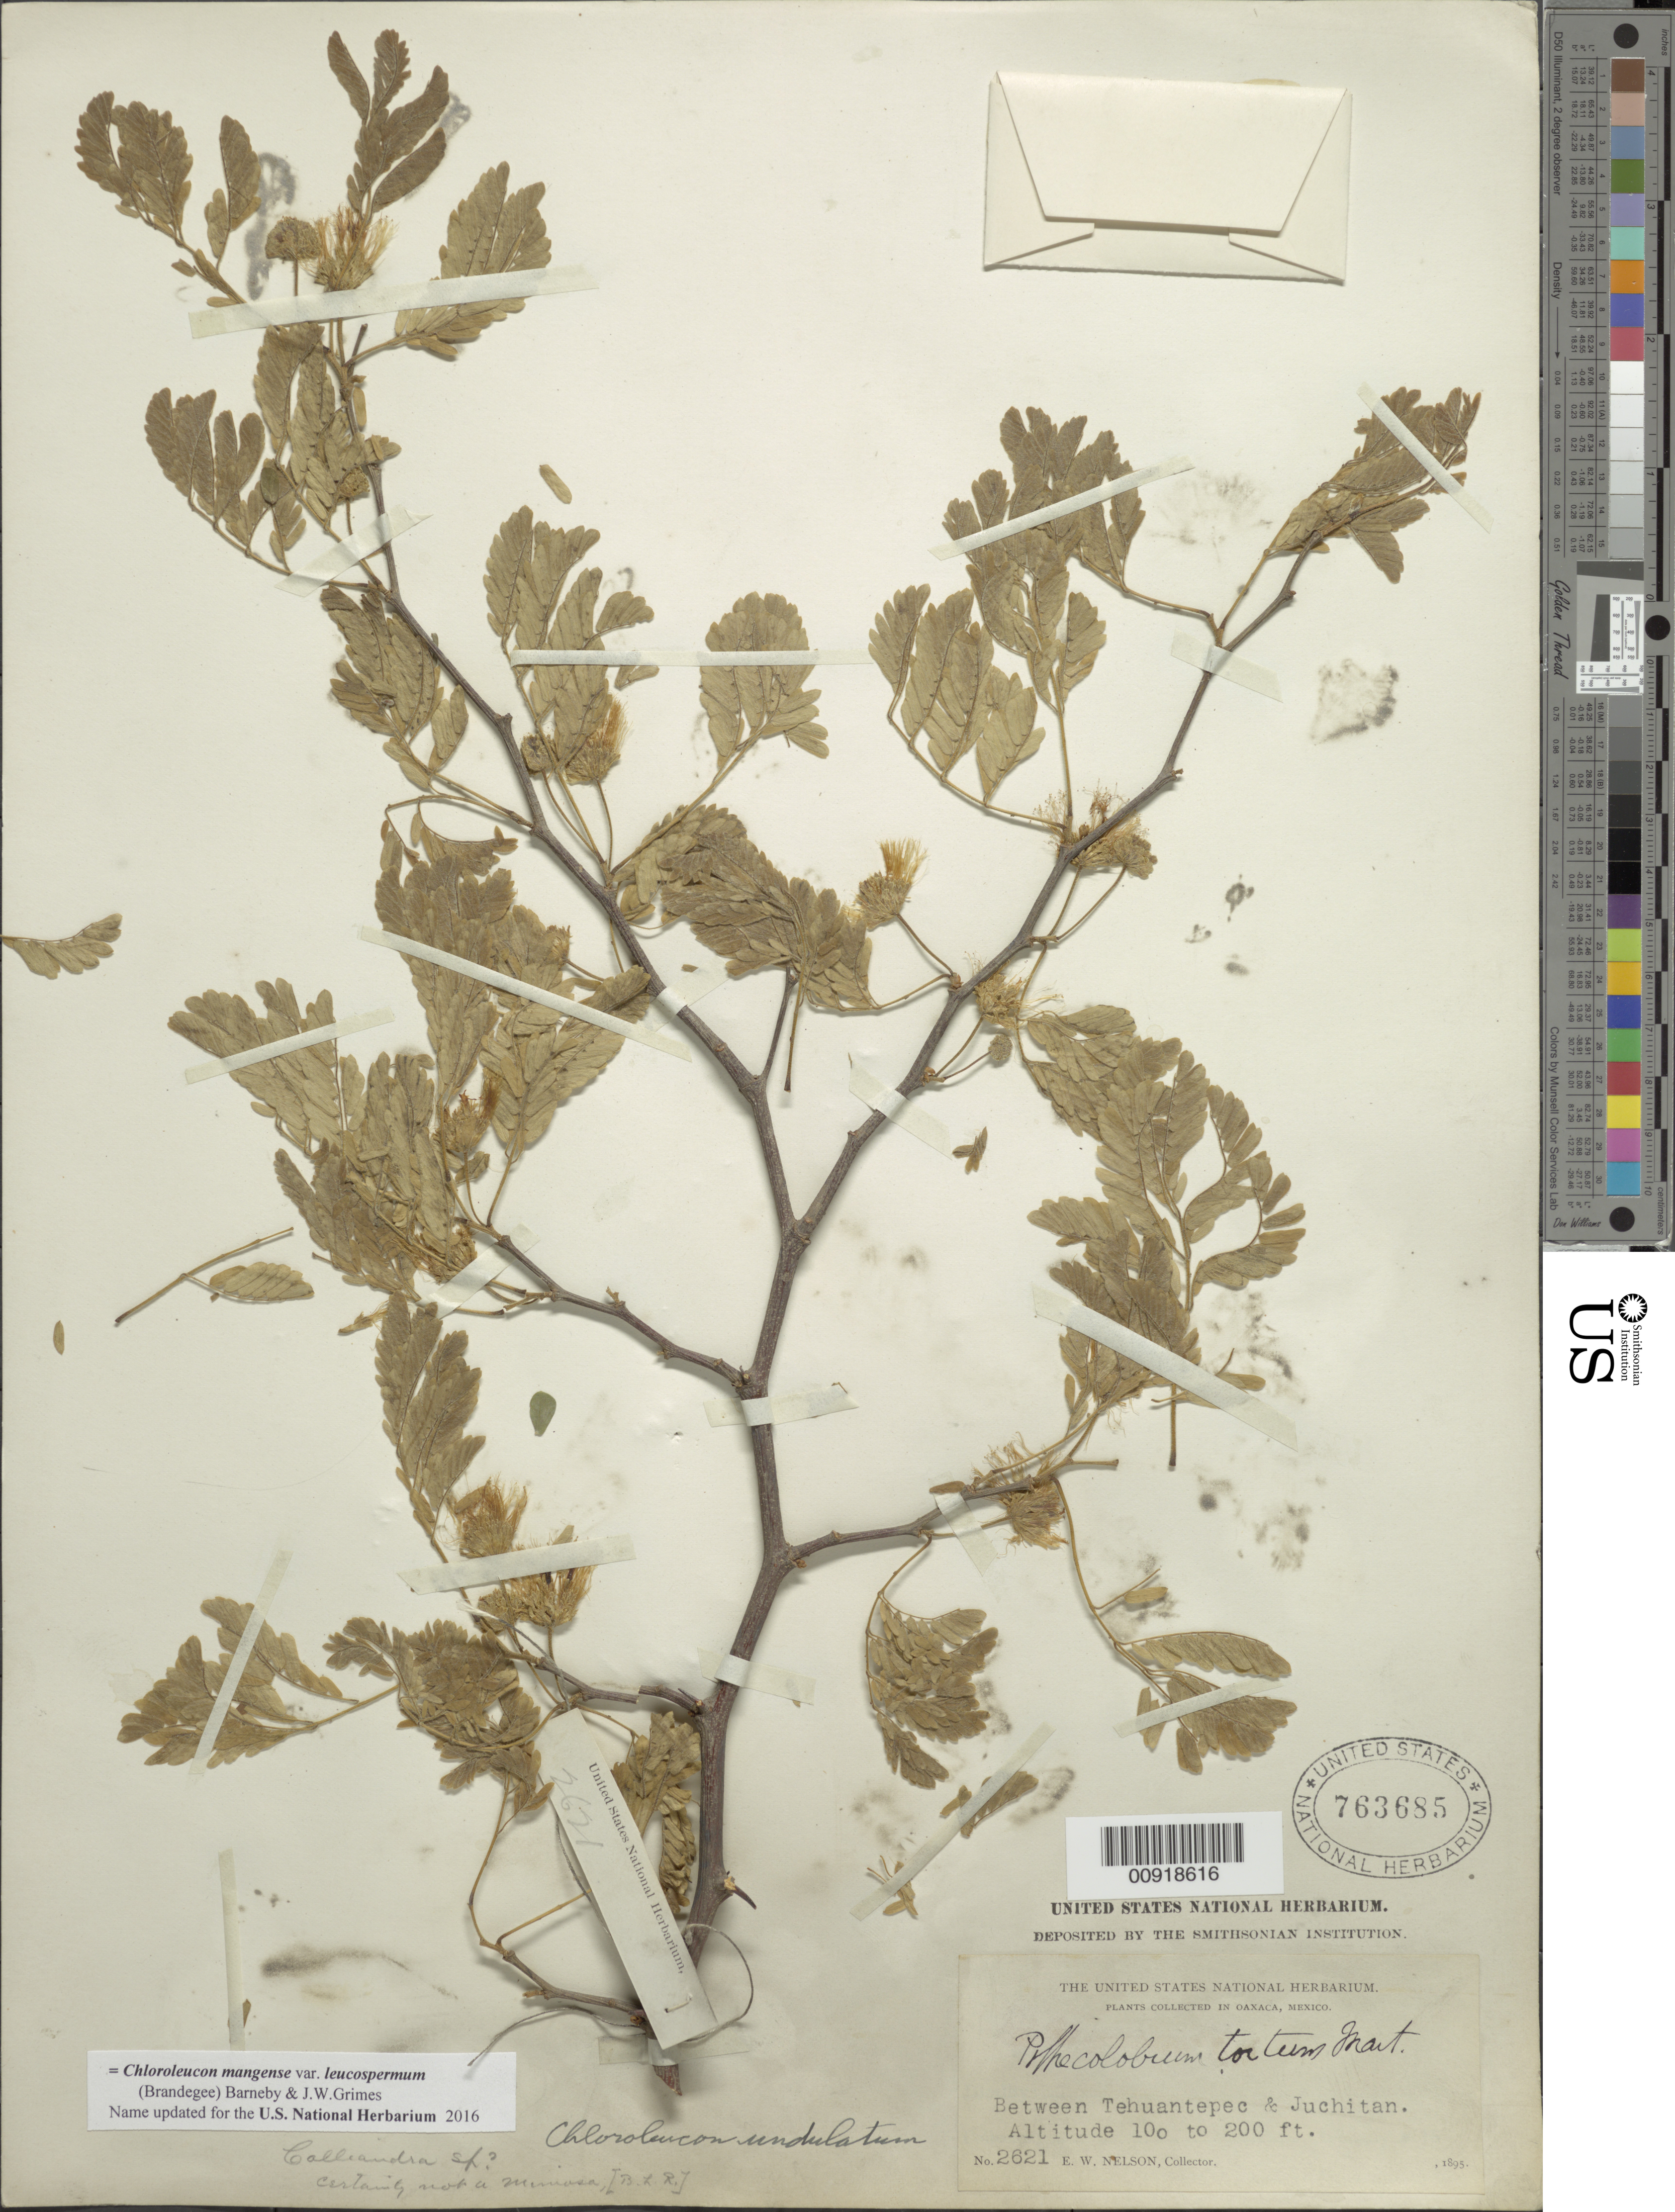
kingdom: Plantae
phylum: Tracheophyta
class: Magnoliopsida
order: Fabales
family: Fabaceae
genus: Chloroleucon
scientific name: Chloroleucon mangense var. leucospermum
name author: (Brandegee) Barneby & J.W. Grimes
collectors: E. W. Nelson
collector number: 2621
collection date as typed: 1895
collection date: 1895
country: Mexico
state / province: Oaxaca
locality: Between Tehuantepec & Juchitan.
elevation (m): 30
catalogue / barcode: US 763685